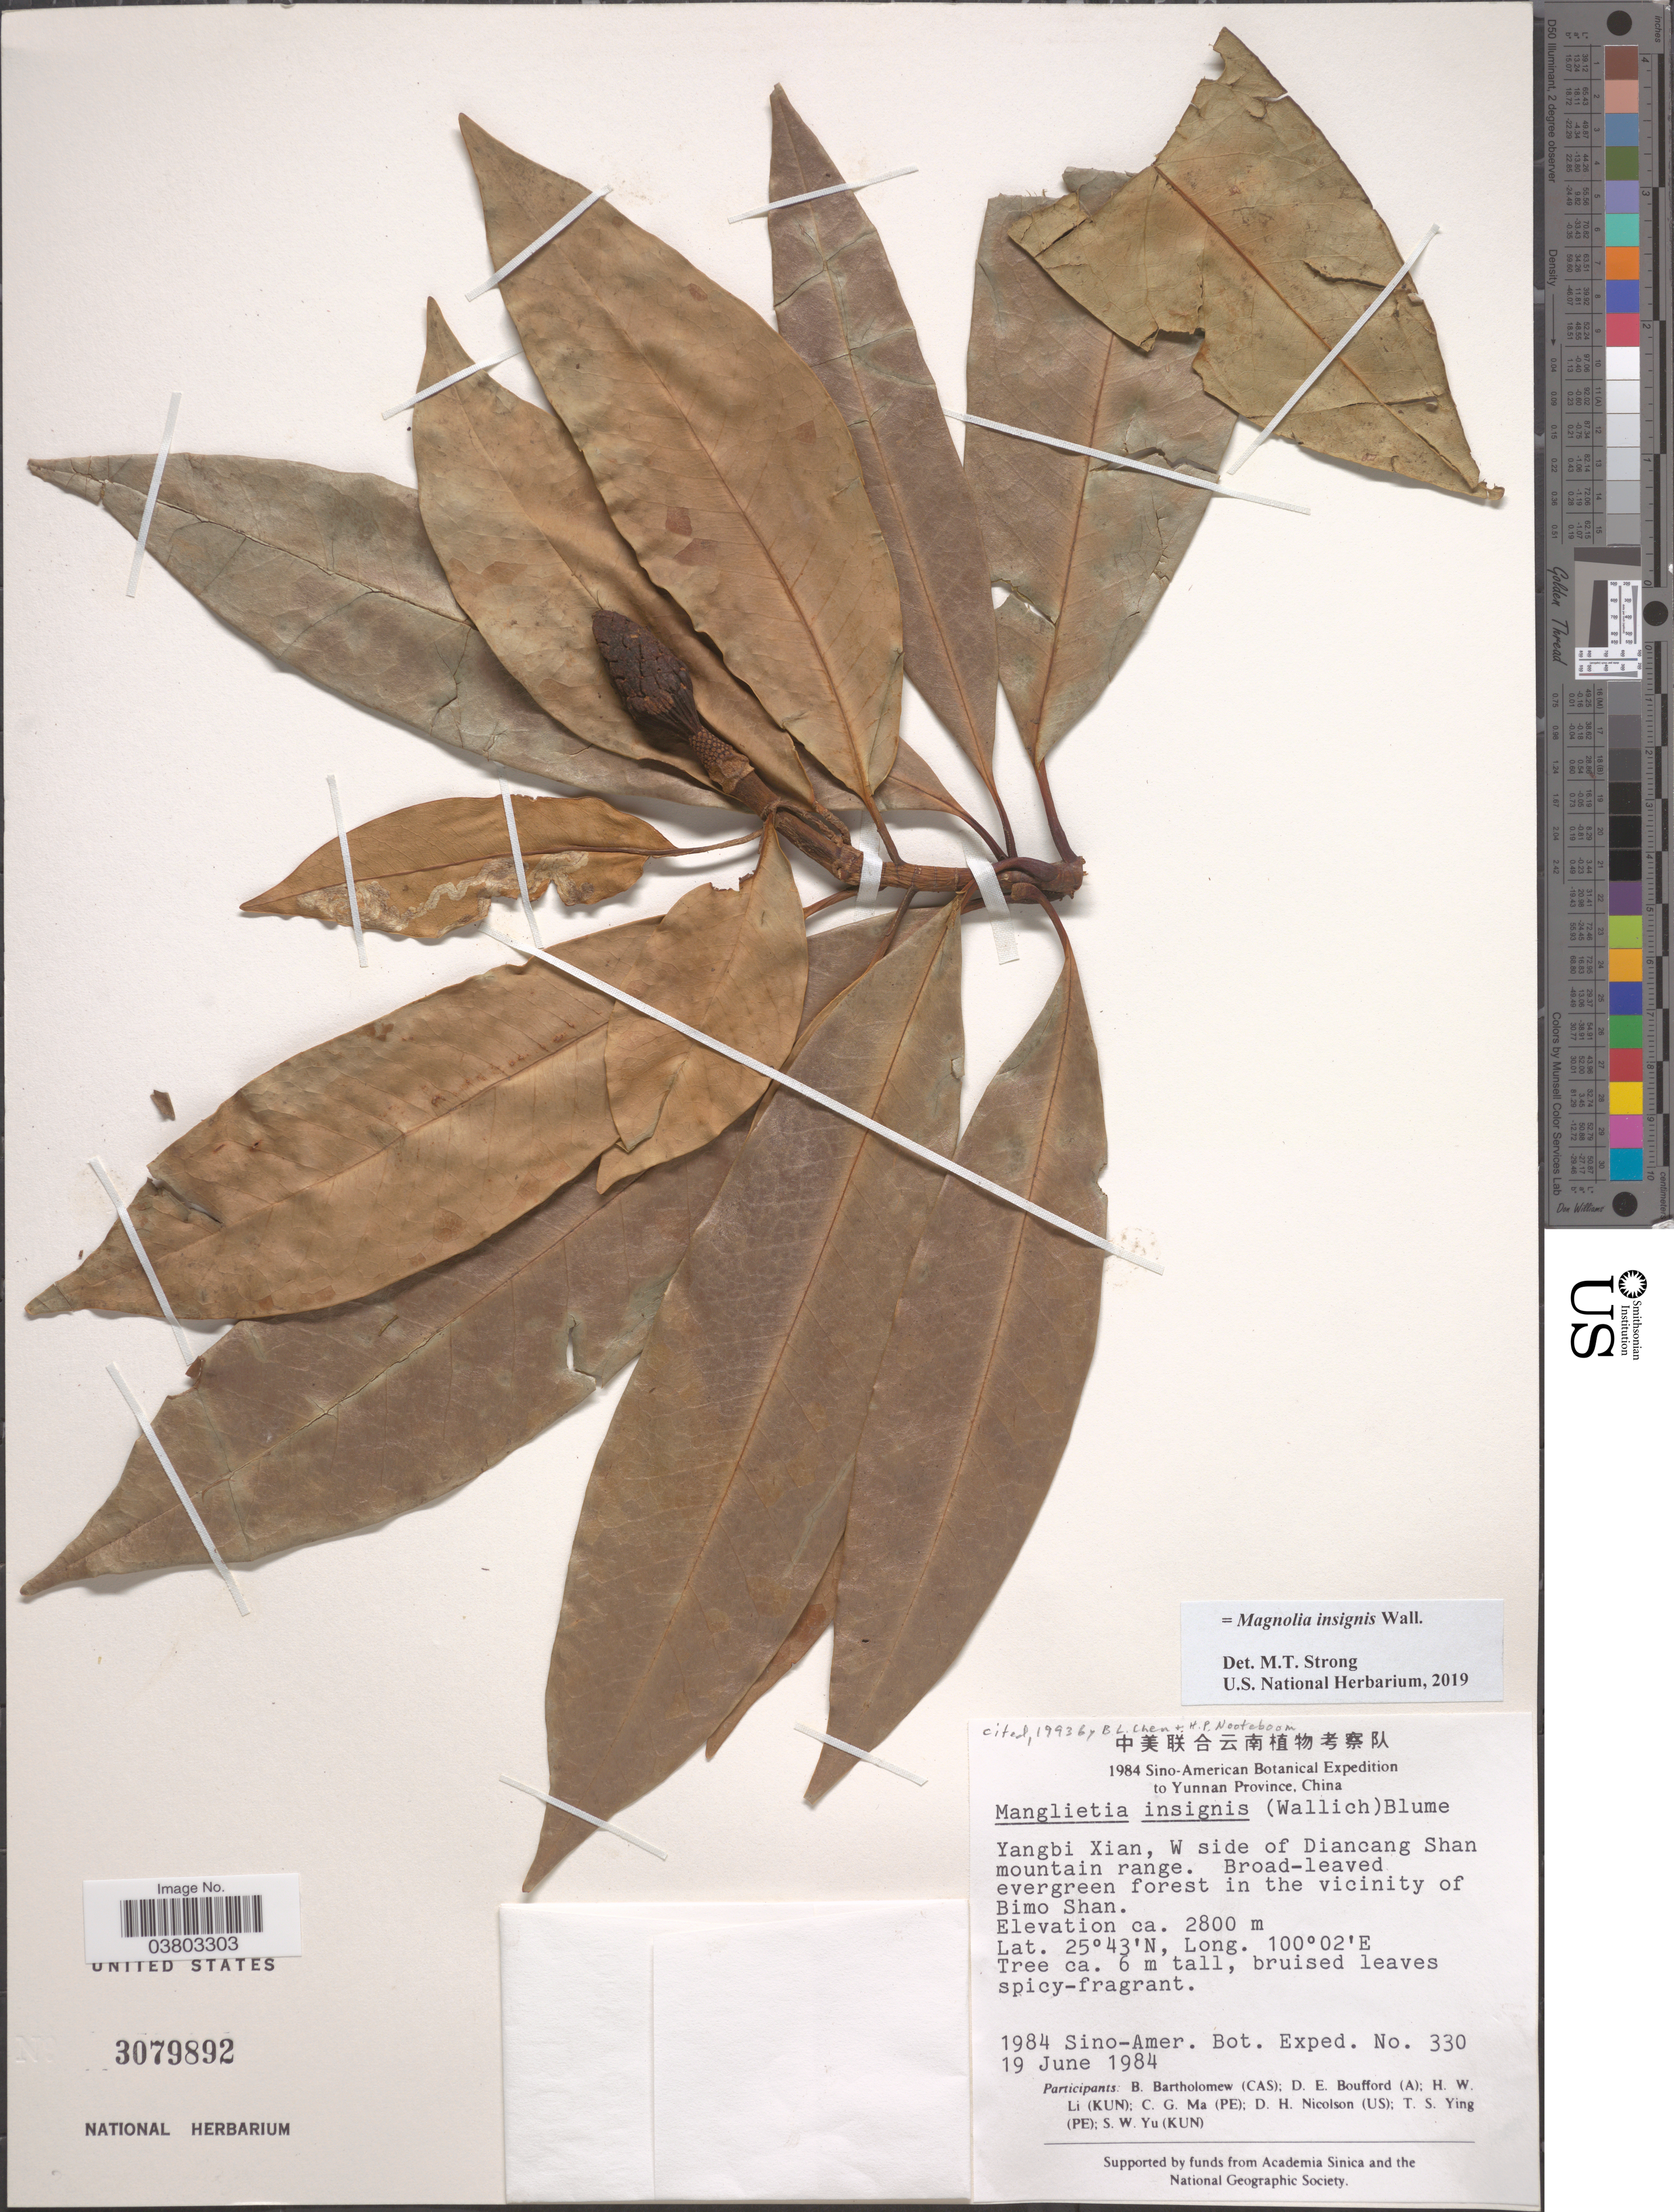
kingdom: Plantae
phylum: Tracheophyta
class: Magnoliopsida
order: Magnoliales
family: Magnoliaceae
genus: Magnolia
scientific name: Magnolia insignis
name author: Wall.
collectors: Sino-Amer. Bot. Exped. 1984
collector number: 330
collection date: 1984-06-19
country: China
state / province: Yunnan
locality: Yangbi Xian, W side of Diancang Shan mountain range. Evergreen forest in the vicinity of Bimo Shan.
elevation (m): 2800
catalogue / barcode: US 3079892